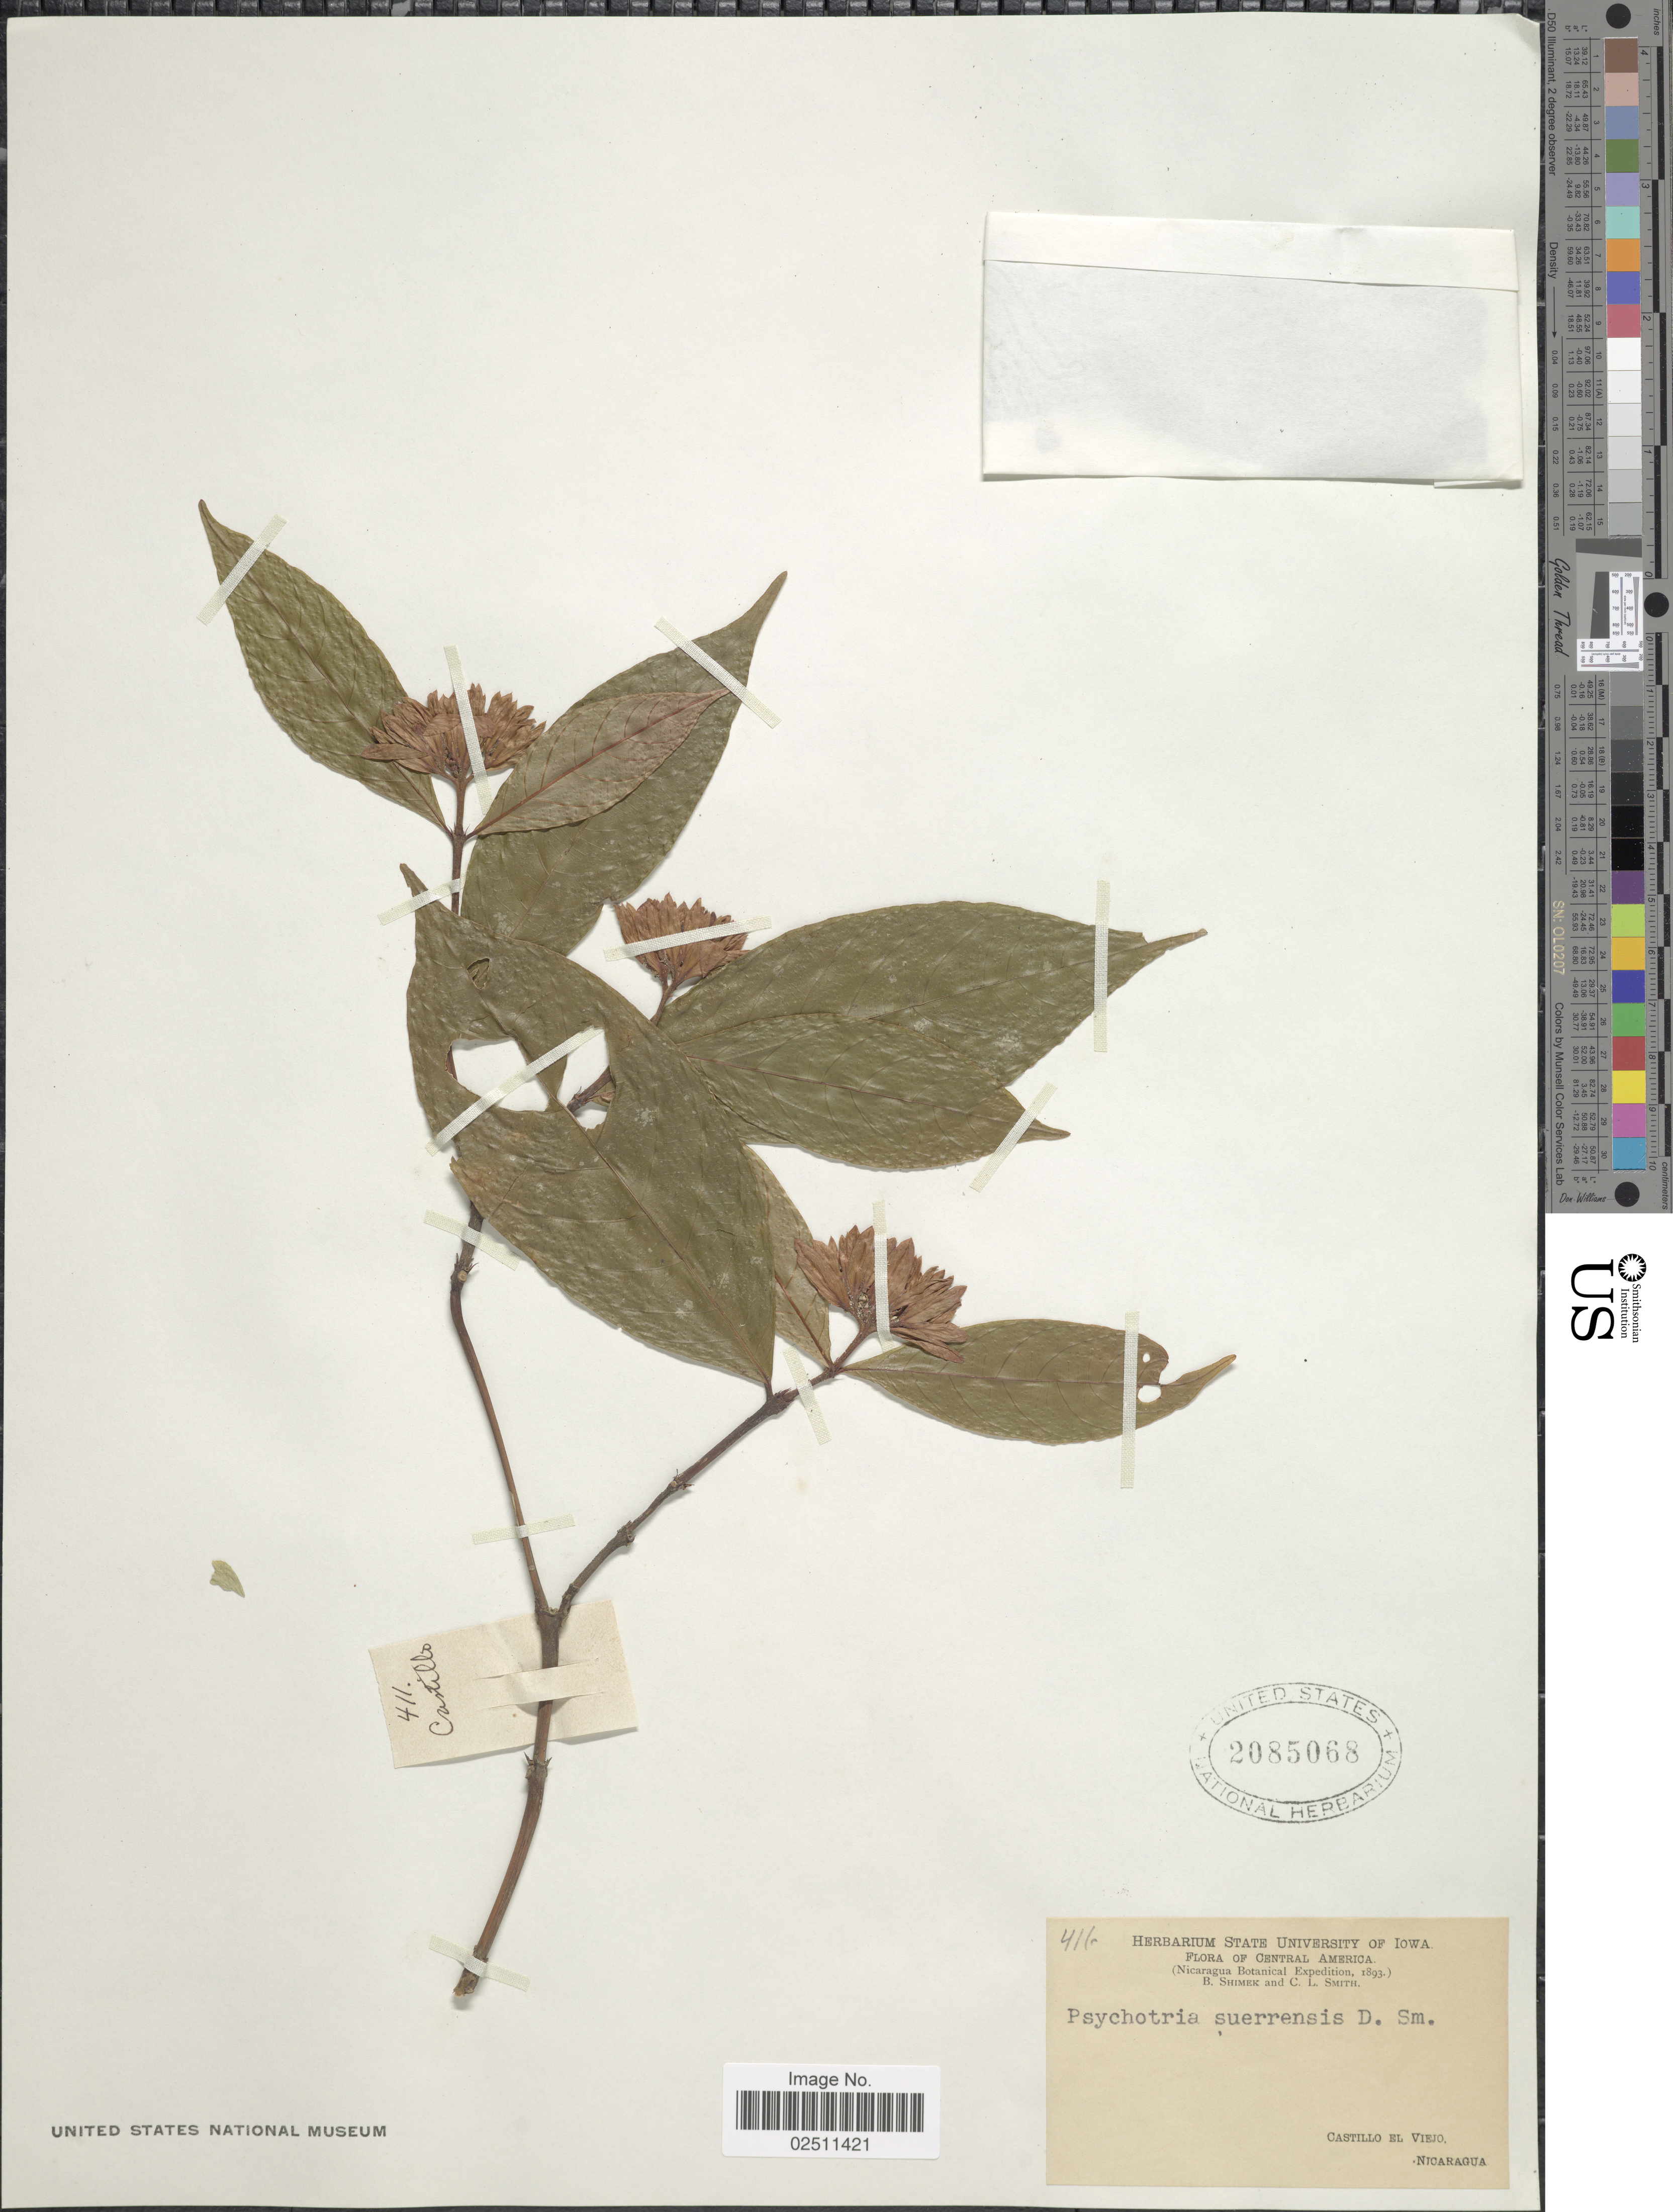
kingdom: Plantae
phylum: Tracheophyta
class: Magnoliopsida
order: Gentianales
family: Rubiaceae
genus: Psychotria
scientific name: Psychotria suerrensis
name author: Donn. Sm.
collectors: B. Shimek & C. L. Smith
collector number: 416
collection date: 1893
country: Nicaragua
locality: Castillo El Viejo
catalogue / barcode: US 2085068